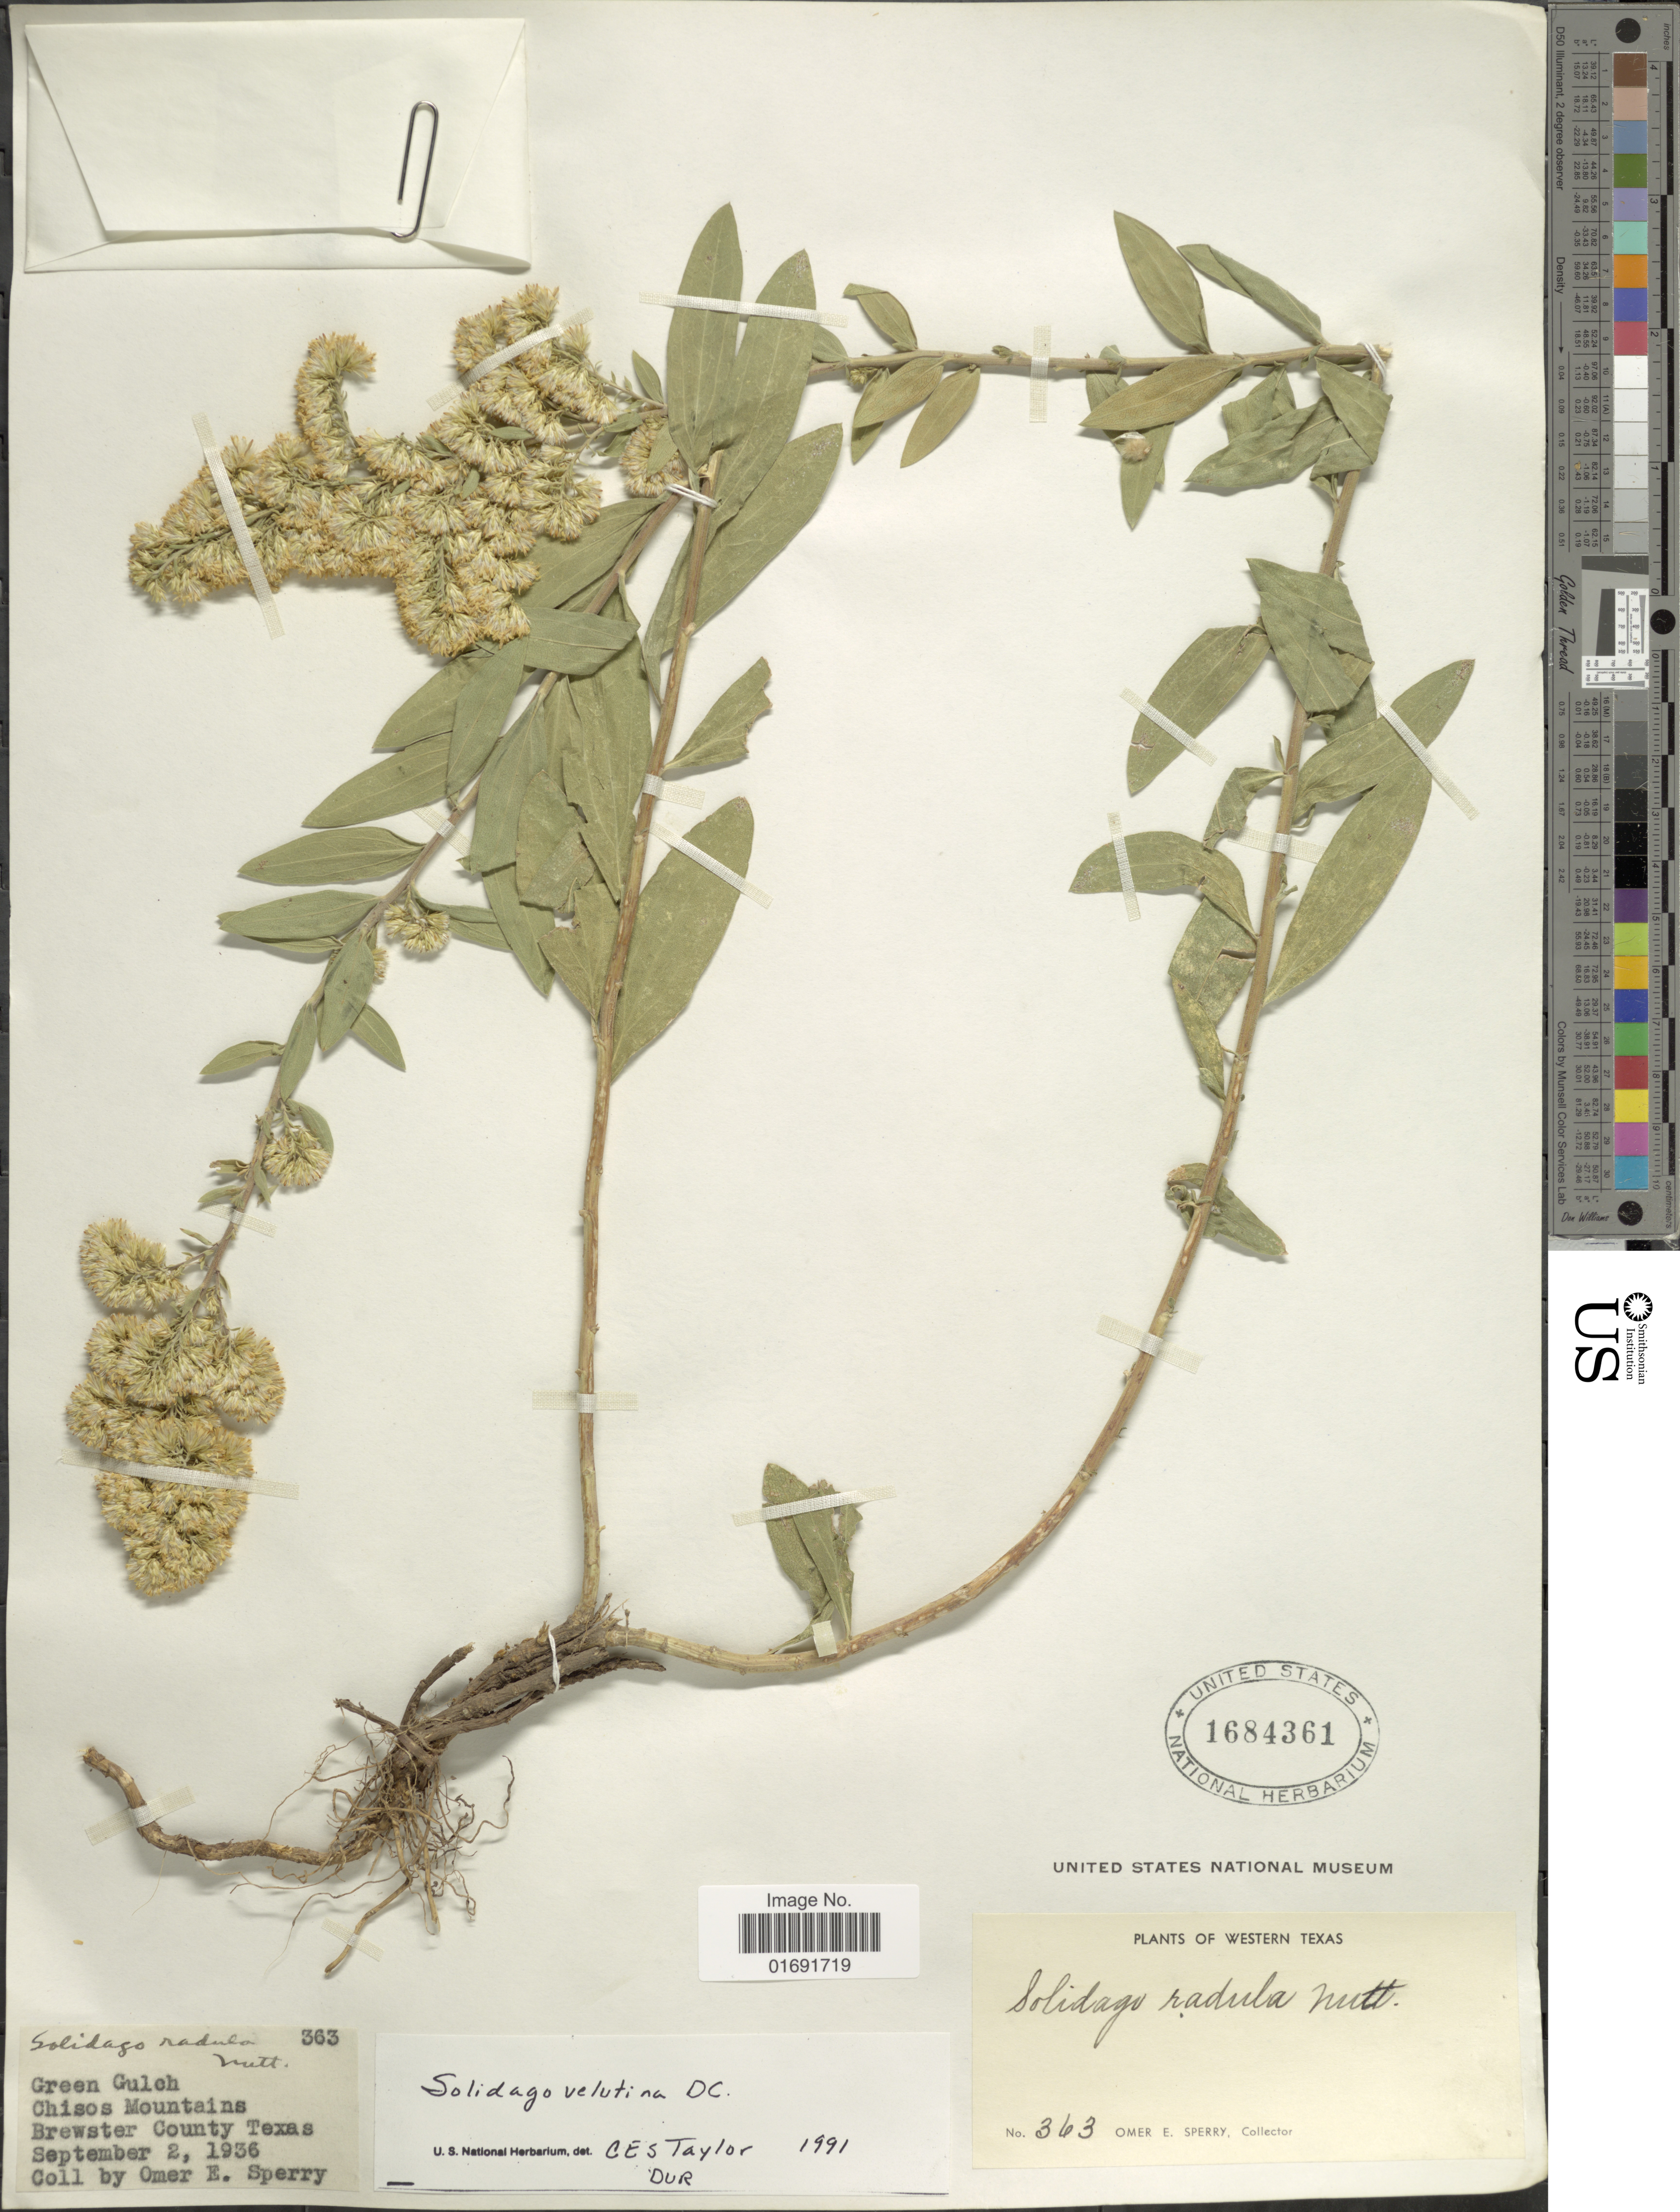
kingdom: Plantae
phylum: Tracheophyta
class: Magnoliopsida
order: Asterales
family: Asteraceae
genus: Solidago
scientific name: Solidago velutina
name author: DC.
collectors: O. E. Sperry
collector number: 363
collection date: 1936-09-02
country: United States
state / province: Texas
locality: Western Texas, Green Gulch, Chisos Mountains, Brewster County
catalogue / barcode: US 1684361